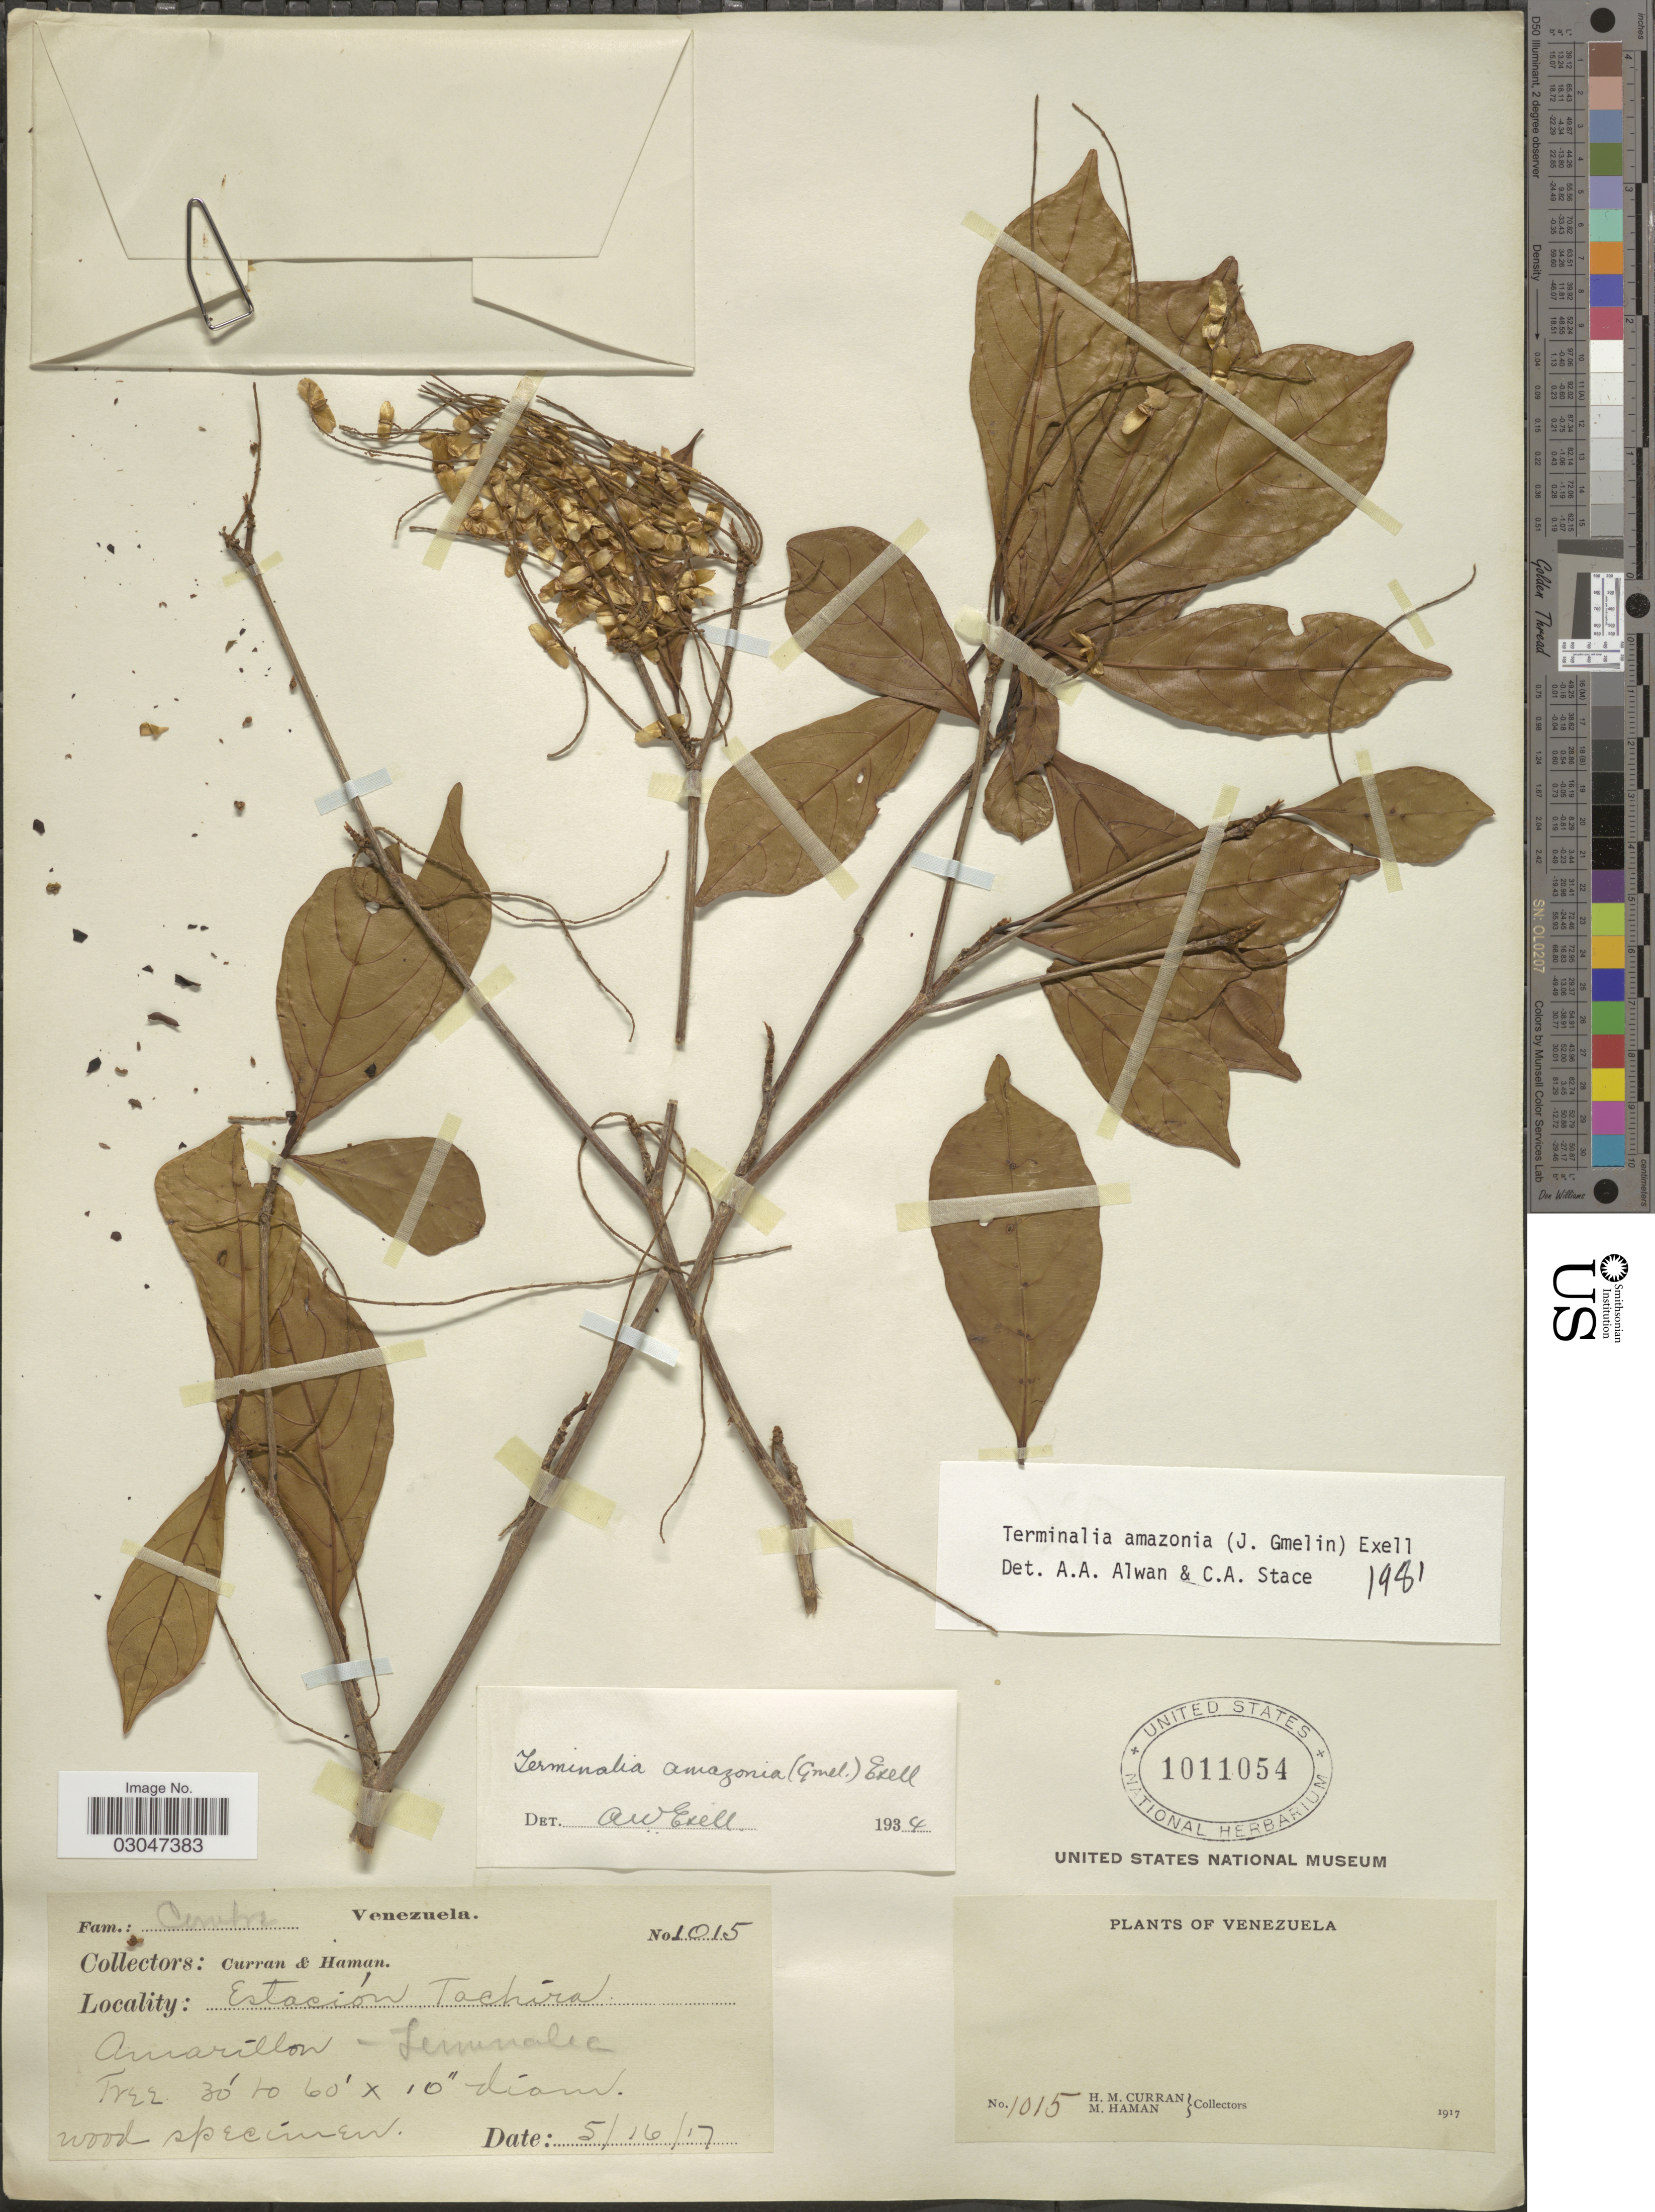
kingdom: Plantae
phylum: Tracheophyta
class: Magnoliopsida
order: Myrtales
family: Combretaceae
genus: Terminalia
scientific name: Terminalia amazonia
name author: (J.F. Gmel.) Exell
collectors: H. M. Curran & M. Haman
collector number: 1015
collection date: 1917-05-16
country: Venezuela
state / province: Tachira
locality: Amaríllon - Lemunalic [interpreted].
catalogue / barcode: US 1011054